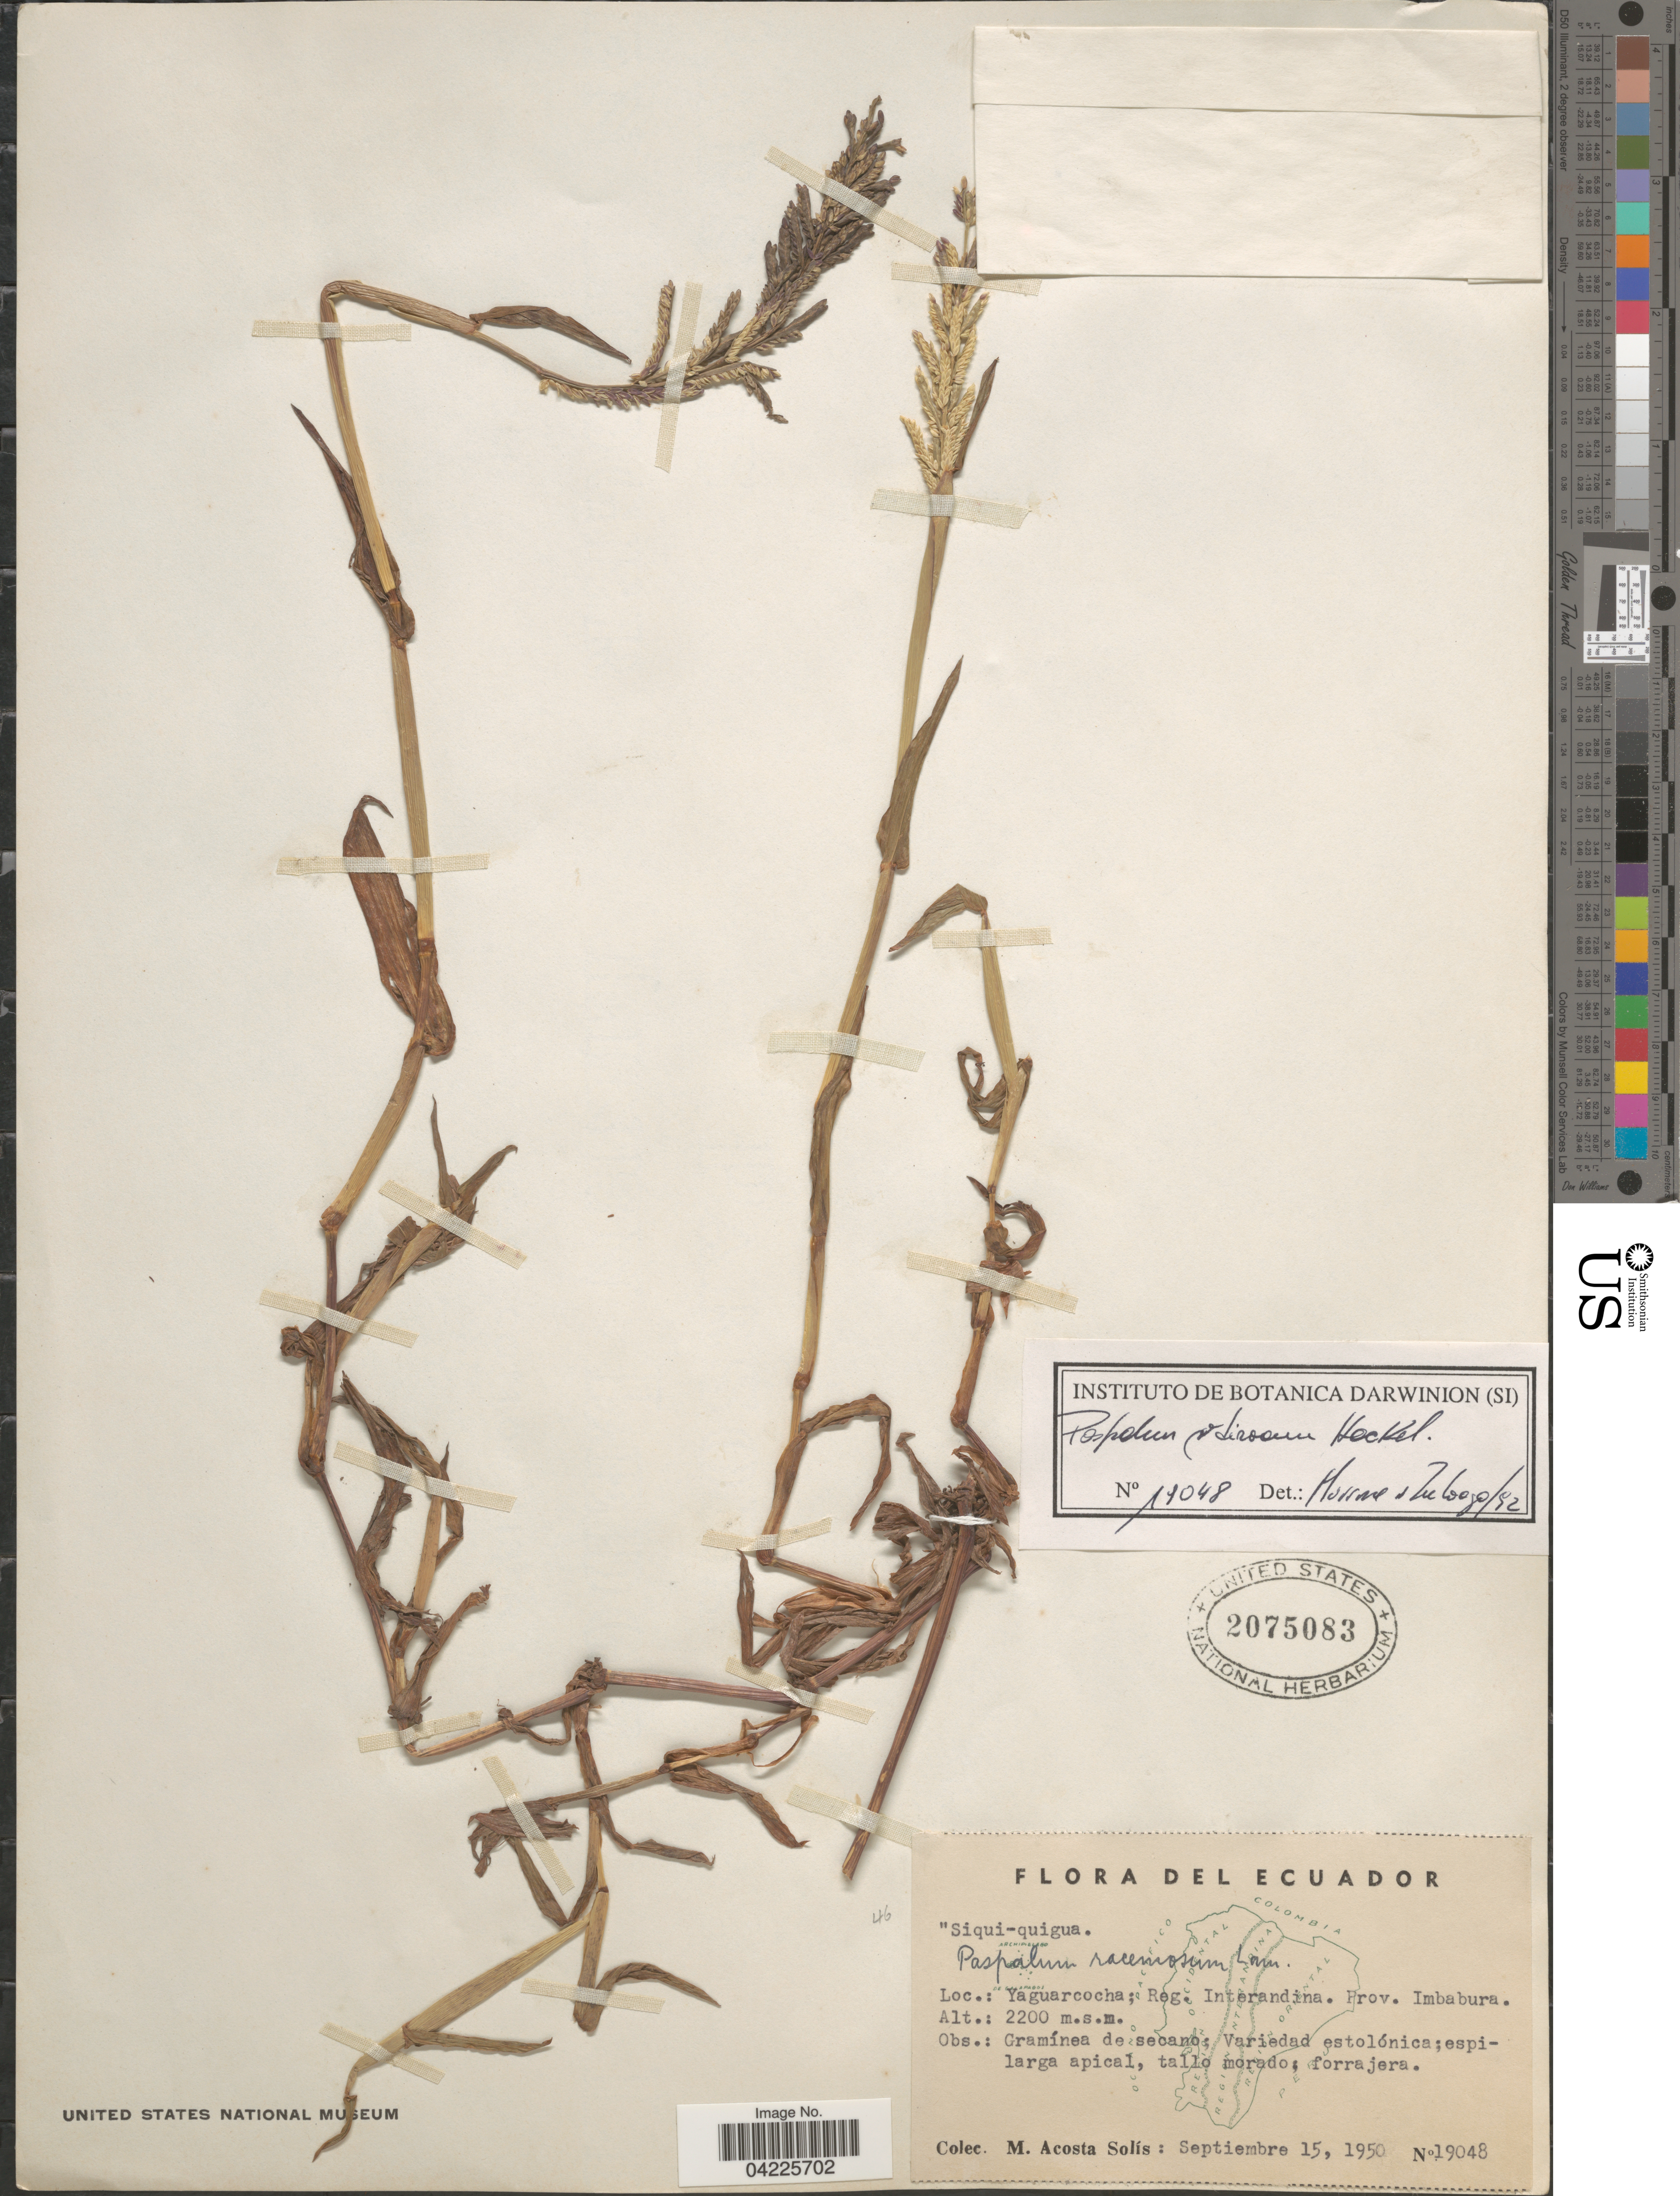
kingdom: Plantae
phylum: Tracheophyta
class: Liliopsida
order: Poales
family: Poaceae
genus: Paspalum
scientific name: Paspalum sodiroanum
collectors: M. Acosta Solis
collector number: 19048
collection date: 1950-09-15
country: Ecuador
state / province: Imbabura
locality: Yaguarcocha; Reg. Interandina.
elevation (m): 2200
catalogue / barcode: US 2075083